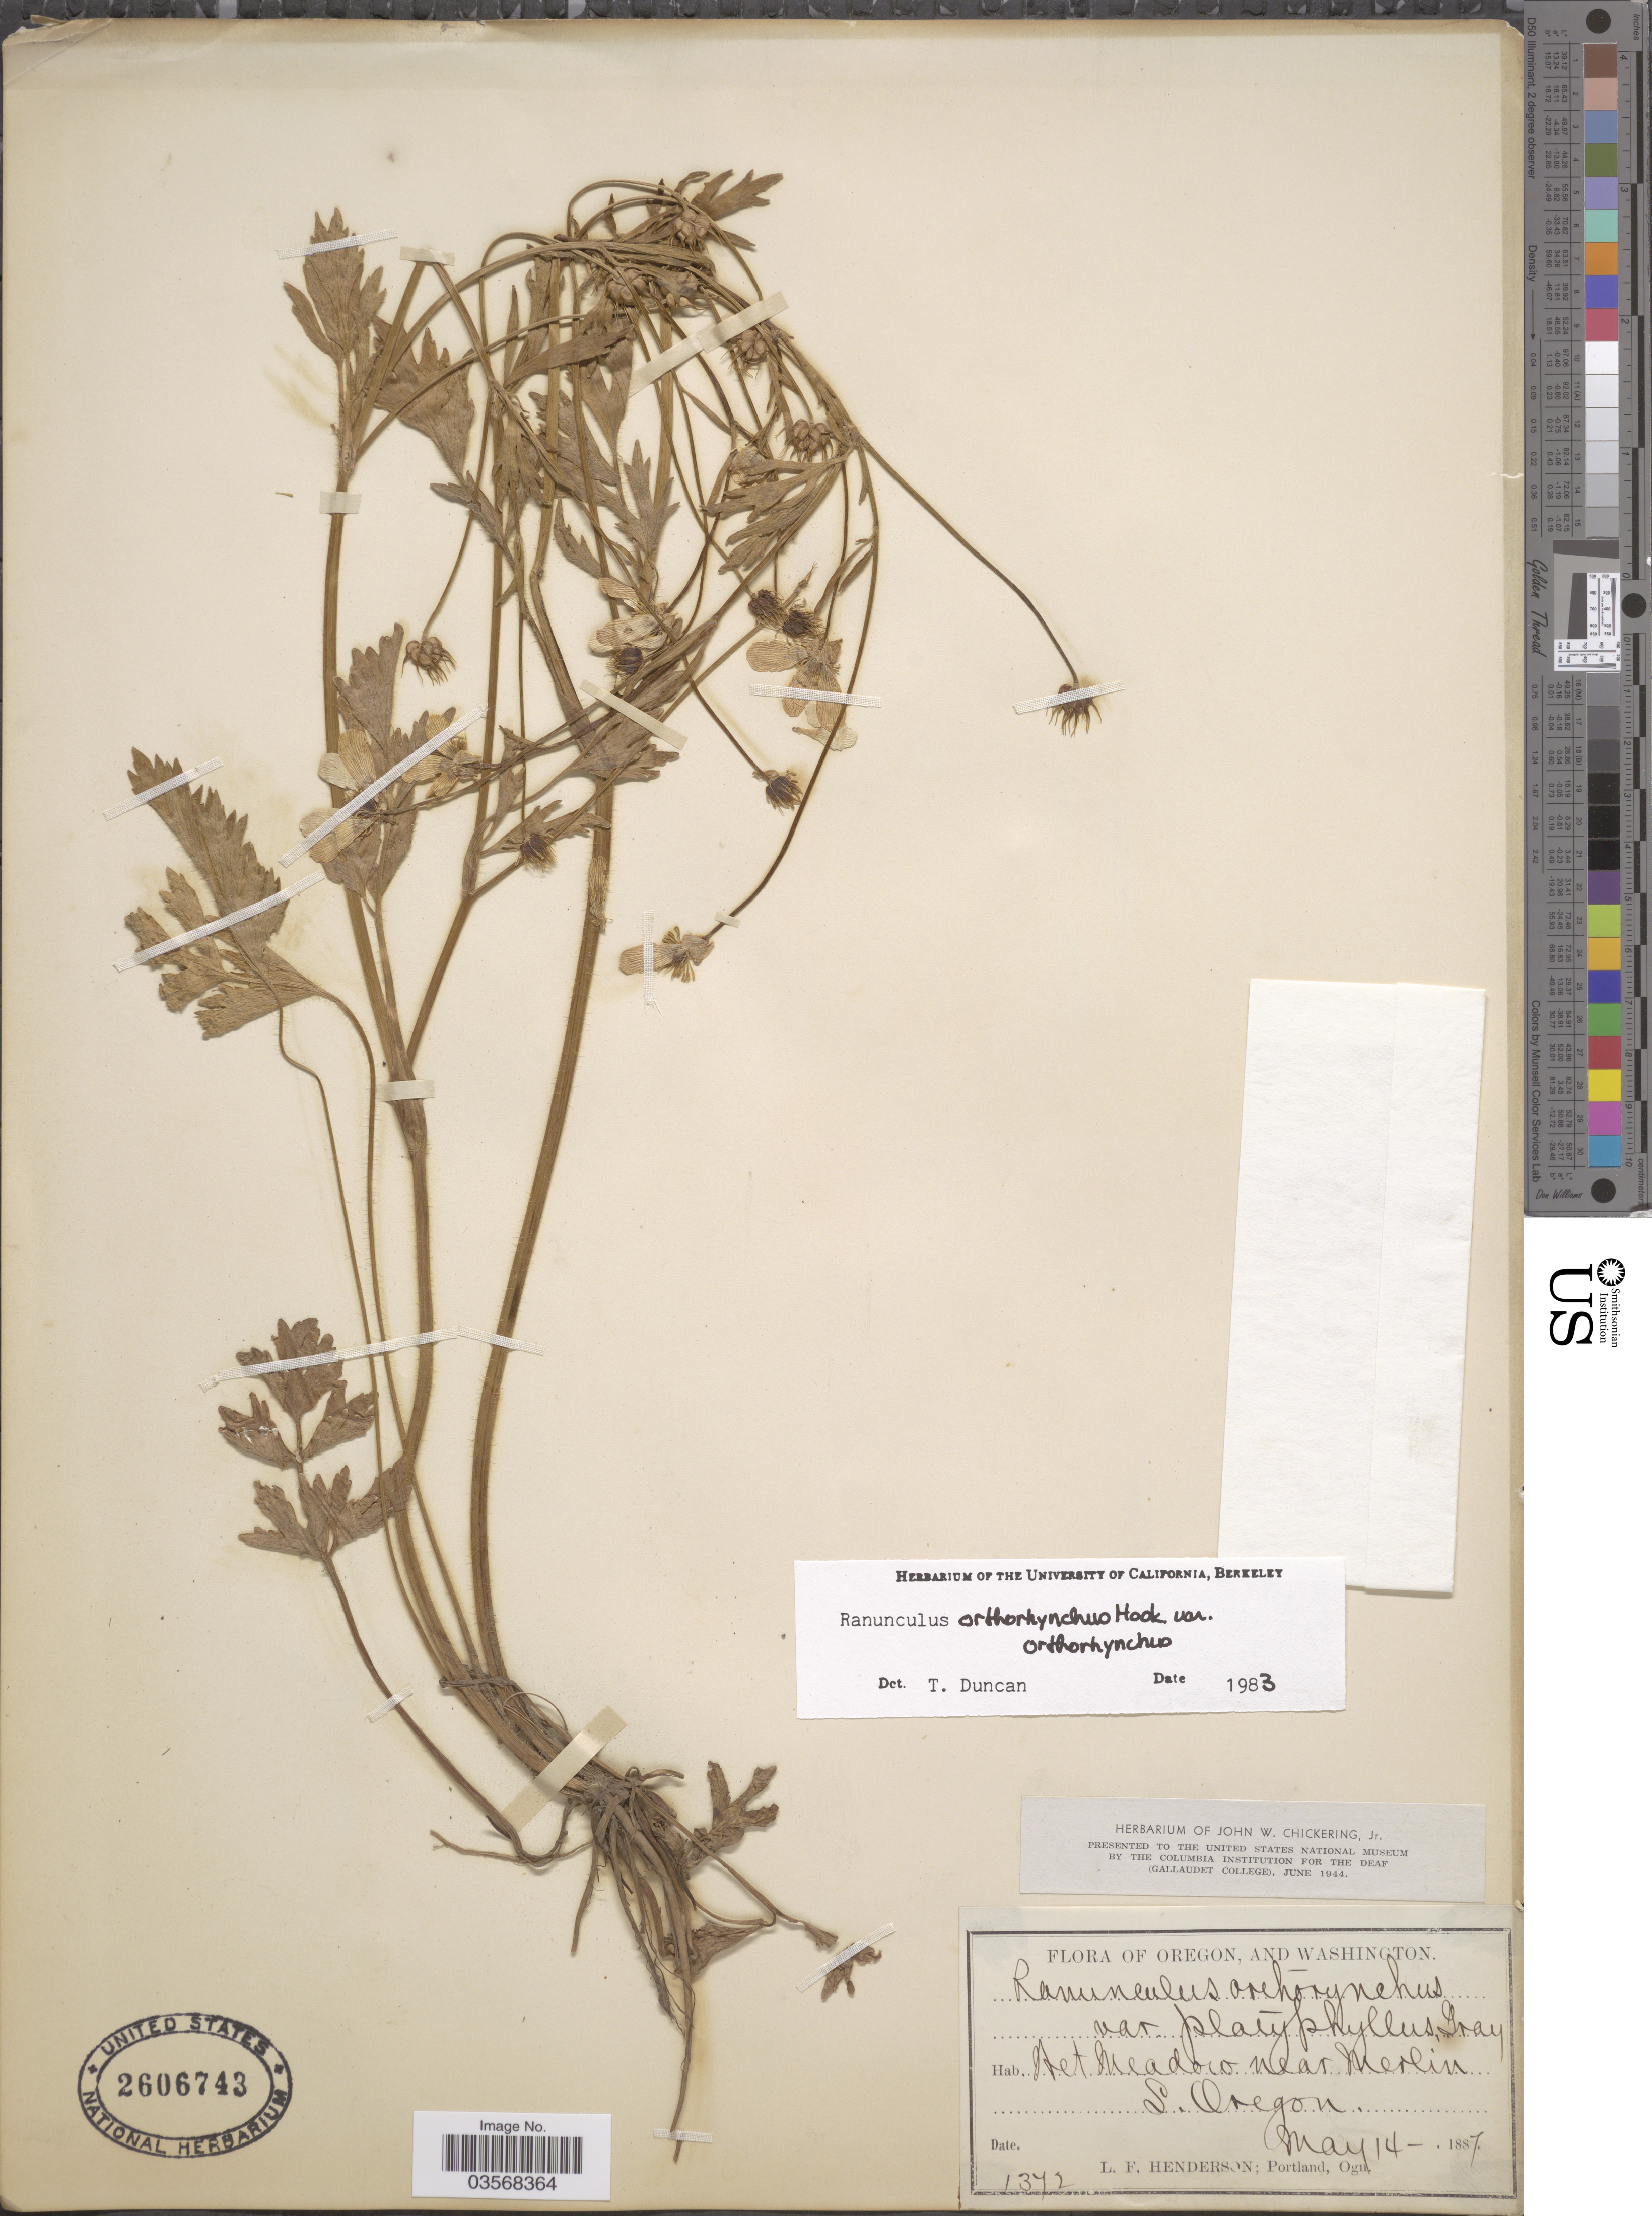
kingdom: Plantae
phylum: Tracheophyta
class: Magnoliopsida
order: Ranunculales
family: Ranunculaceae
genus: Ranunculus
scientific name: Ranunculus orthorhynchus var. orthorhynchus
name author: Hook.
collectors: L. Henderson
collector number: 1372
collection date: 1887-05-14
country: United States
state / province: Oregon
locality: Wet Meadow near Merlin. S. Oregon.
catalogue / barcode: US 2606743